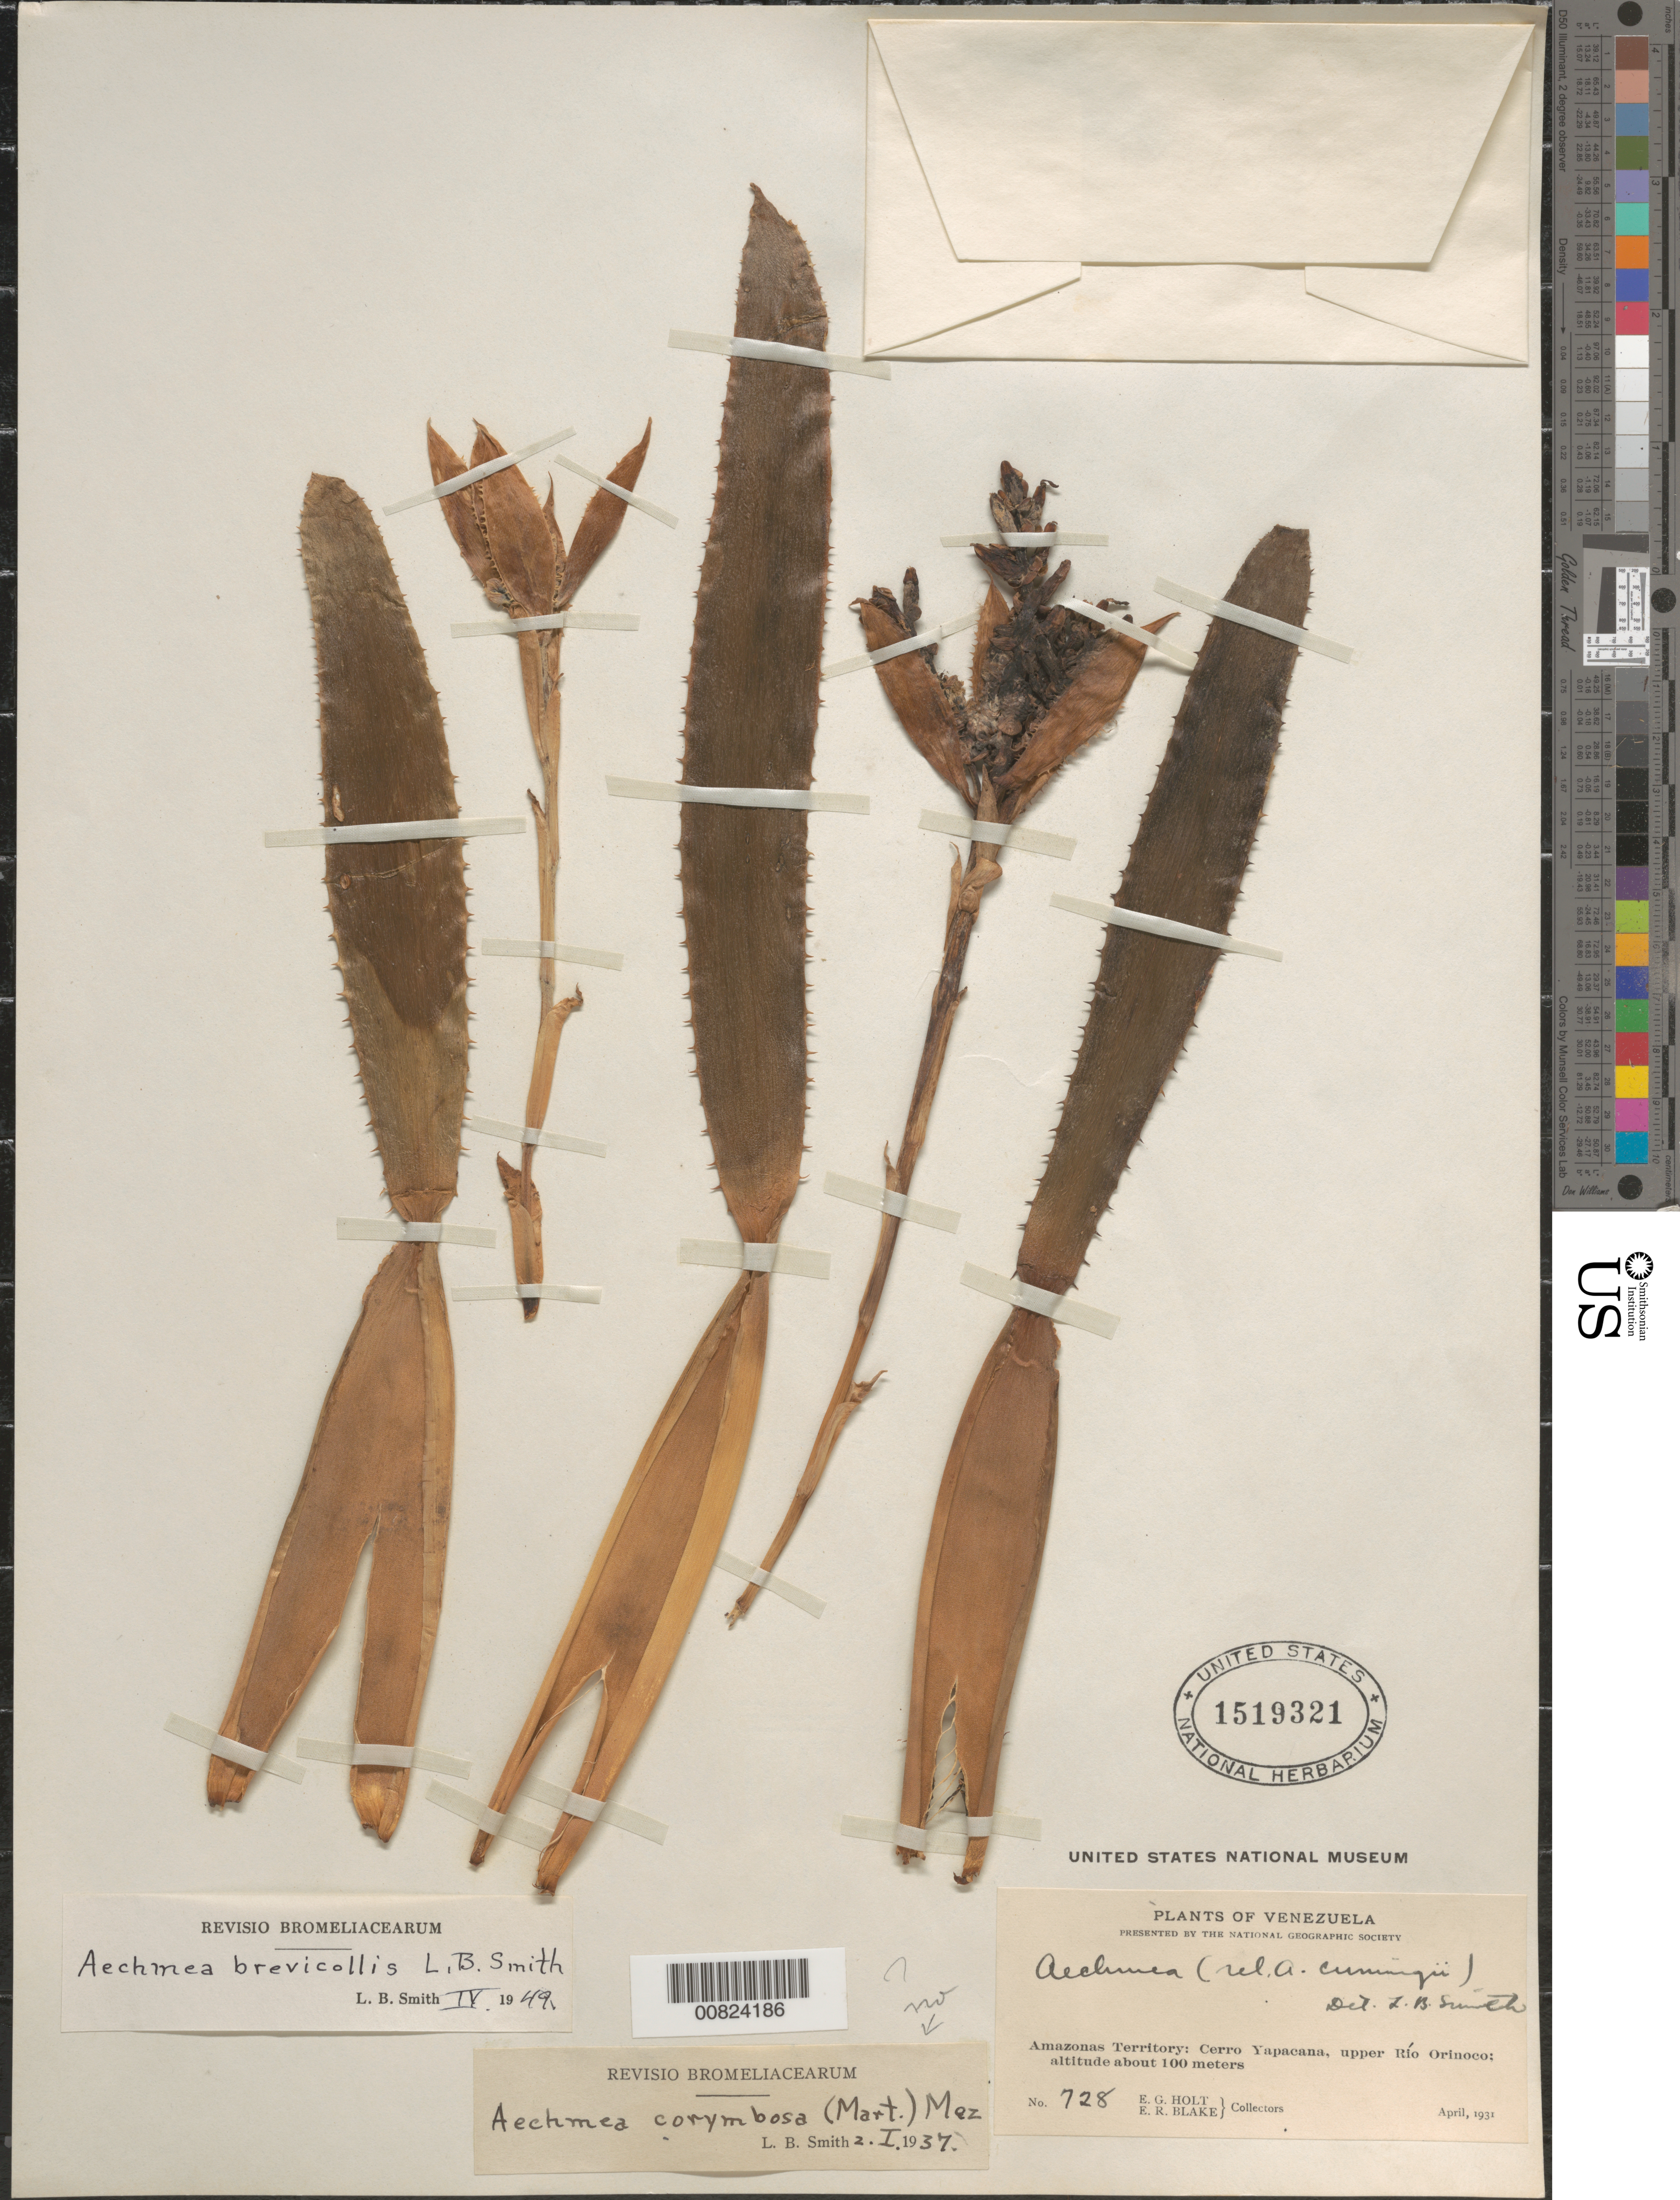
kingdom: Plantae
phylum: Tracheophyta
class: Liliopsida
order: Poales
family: Bromeliaceae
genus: Aechmea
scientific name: Aechmea brevicollis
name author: L.B. Sm.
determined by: Smith, Lyman B., (US), NMNH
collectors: E. Holt & E. R. Blake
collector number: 728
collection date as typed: Apr-31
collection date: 1931-04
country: Venezuela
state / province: Amazonas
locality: Cerro Yapacána, upper Río Orinoco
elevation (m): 100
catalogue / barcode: US 1519321